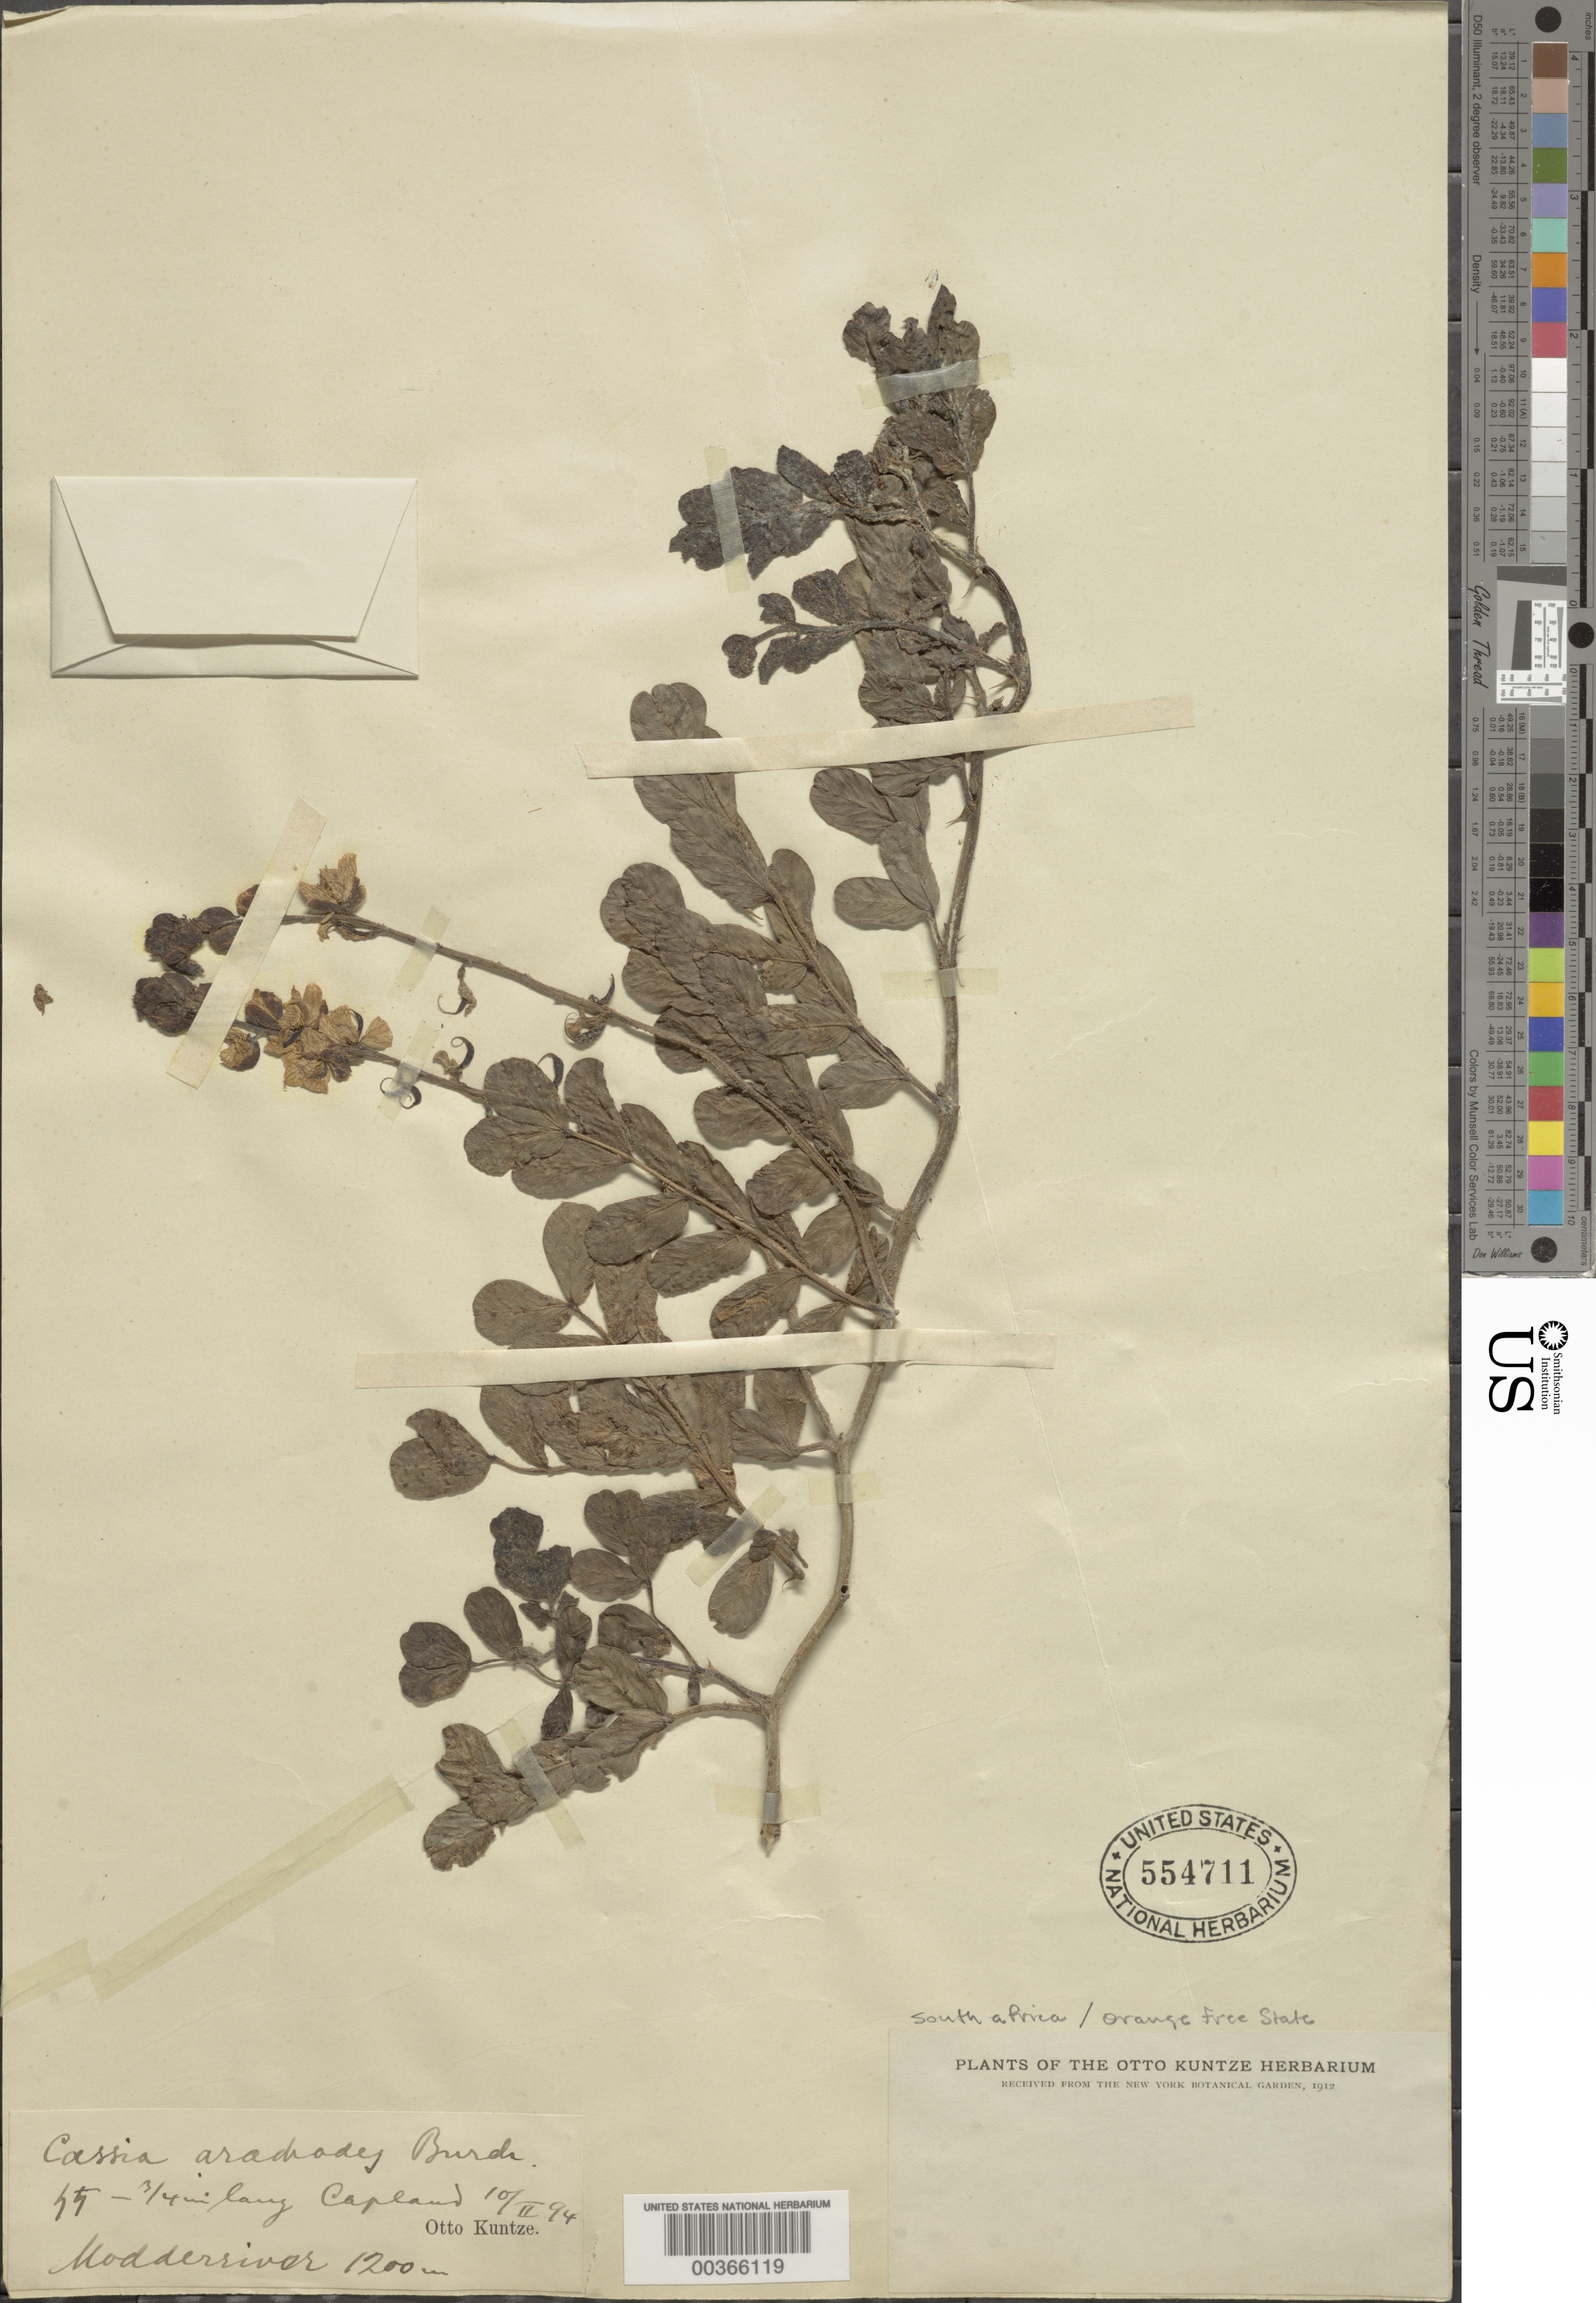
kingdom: Plantae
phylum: Tracheophyta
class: Magnoliopsida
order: Fabales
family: Fabaceae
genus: Cassia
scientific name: Cassia arachoides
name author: Burch.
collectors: C.E.O. Kuntze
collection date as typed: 10 Feb 1894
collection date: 1894-02-10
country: South Africa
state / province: Free State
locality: Modder river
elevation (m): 1200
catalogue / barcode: US 554711